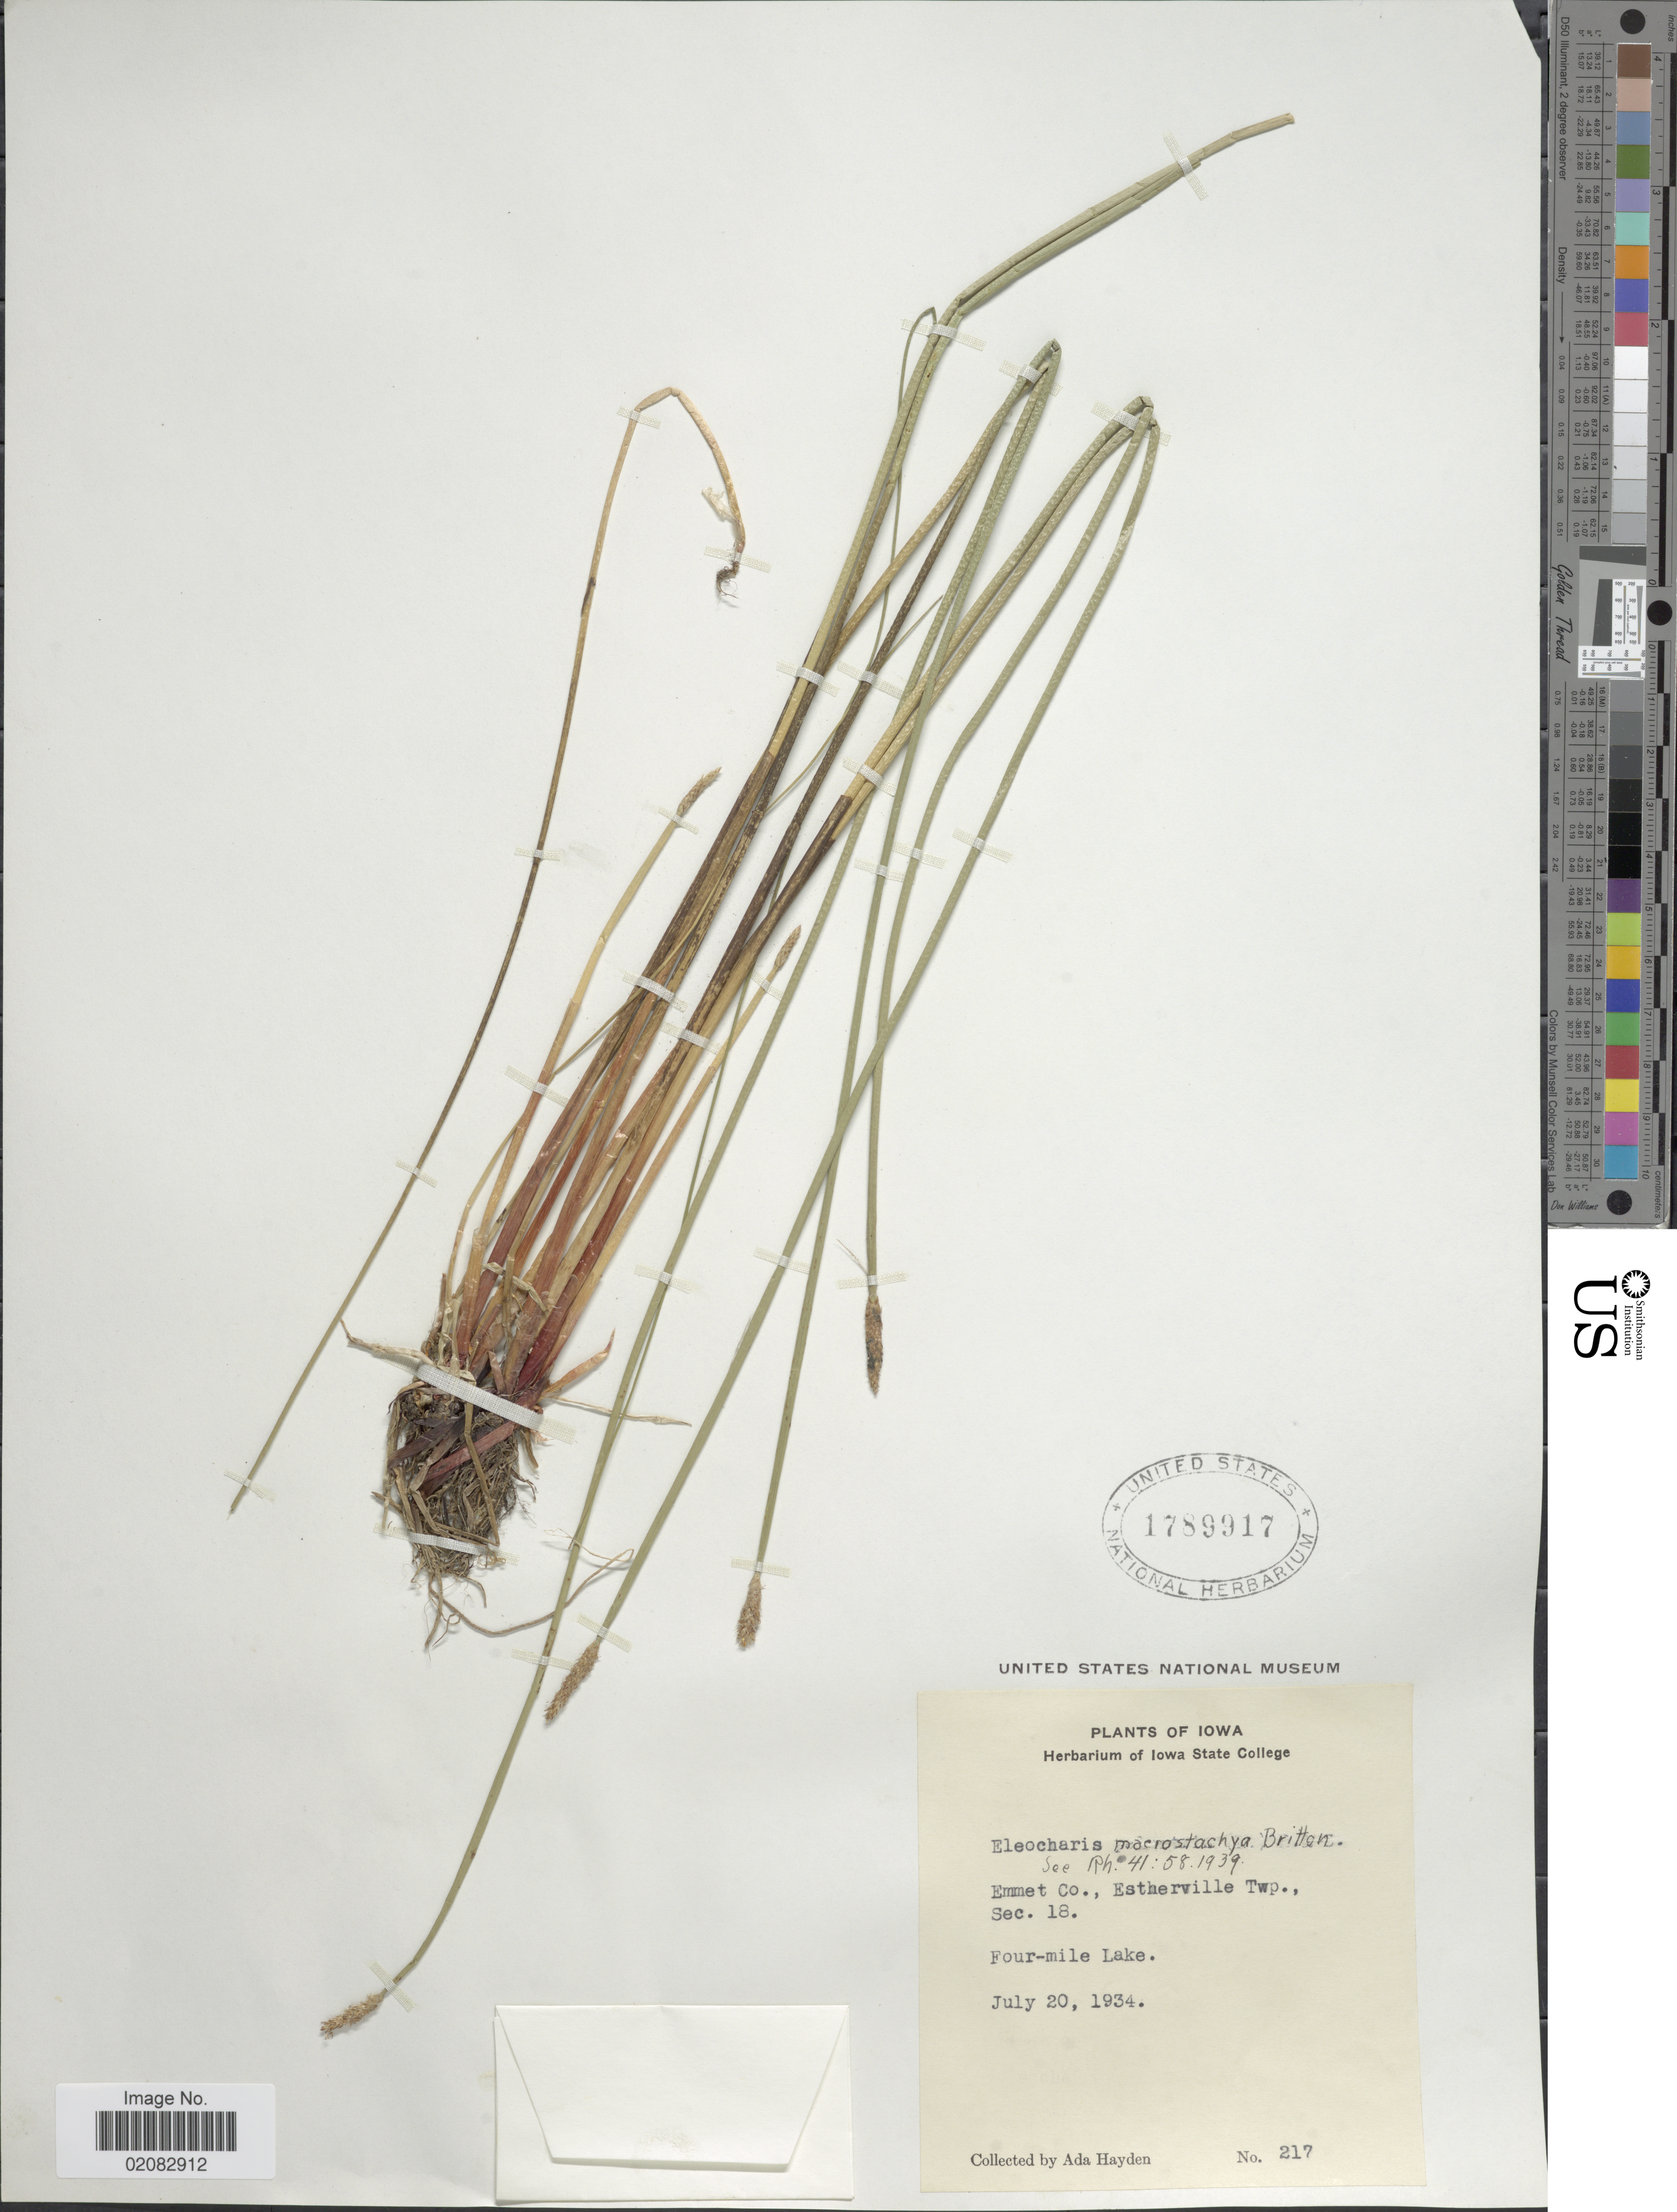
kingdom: Plantae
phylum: Tracheophyta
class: Liliopsida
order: Poales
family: Cyperaceae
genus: Eleocharis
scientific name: Eleocharis macrostachya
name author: Britton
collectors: Ada Hayden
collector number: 217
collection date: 1934-07-20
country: United States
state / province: Iowa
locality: Emmet Co., Estherville Twp, Sec.18, Four-mile Lake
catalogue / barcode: US 1789917